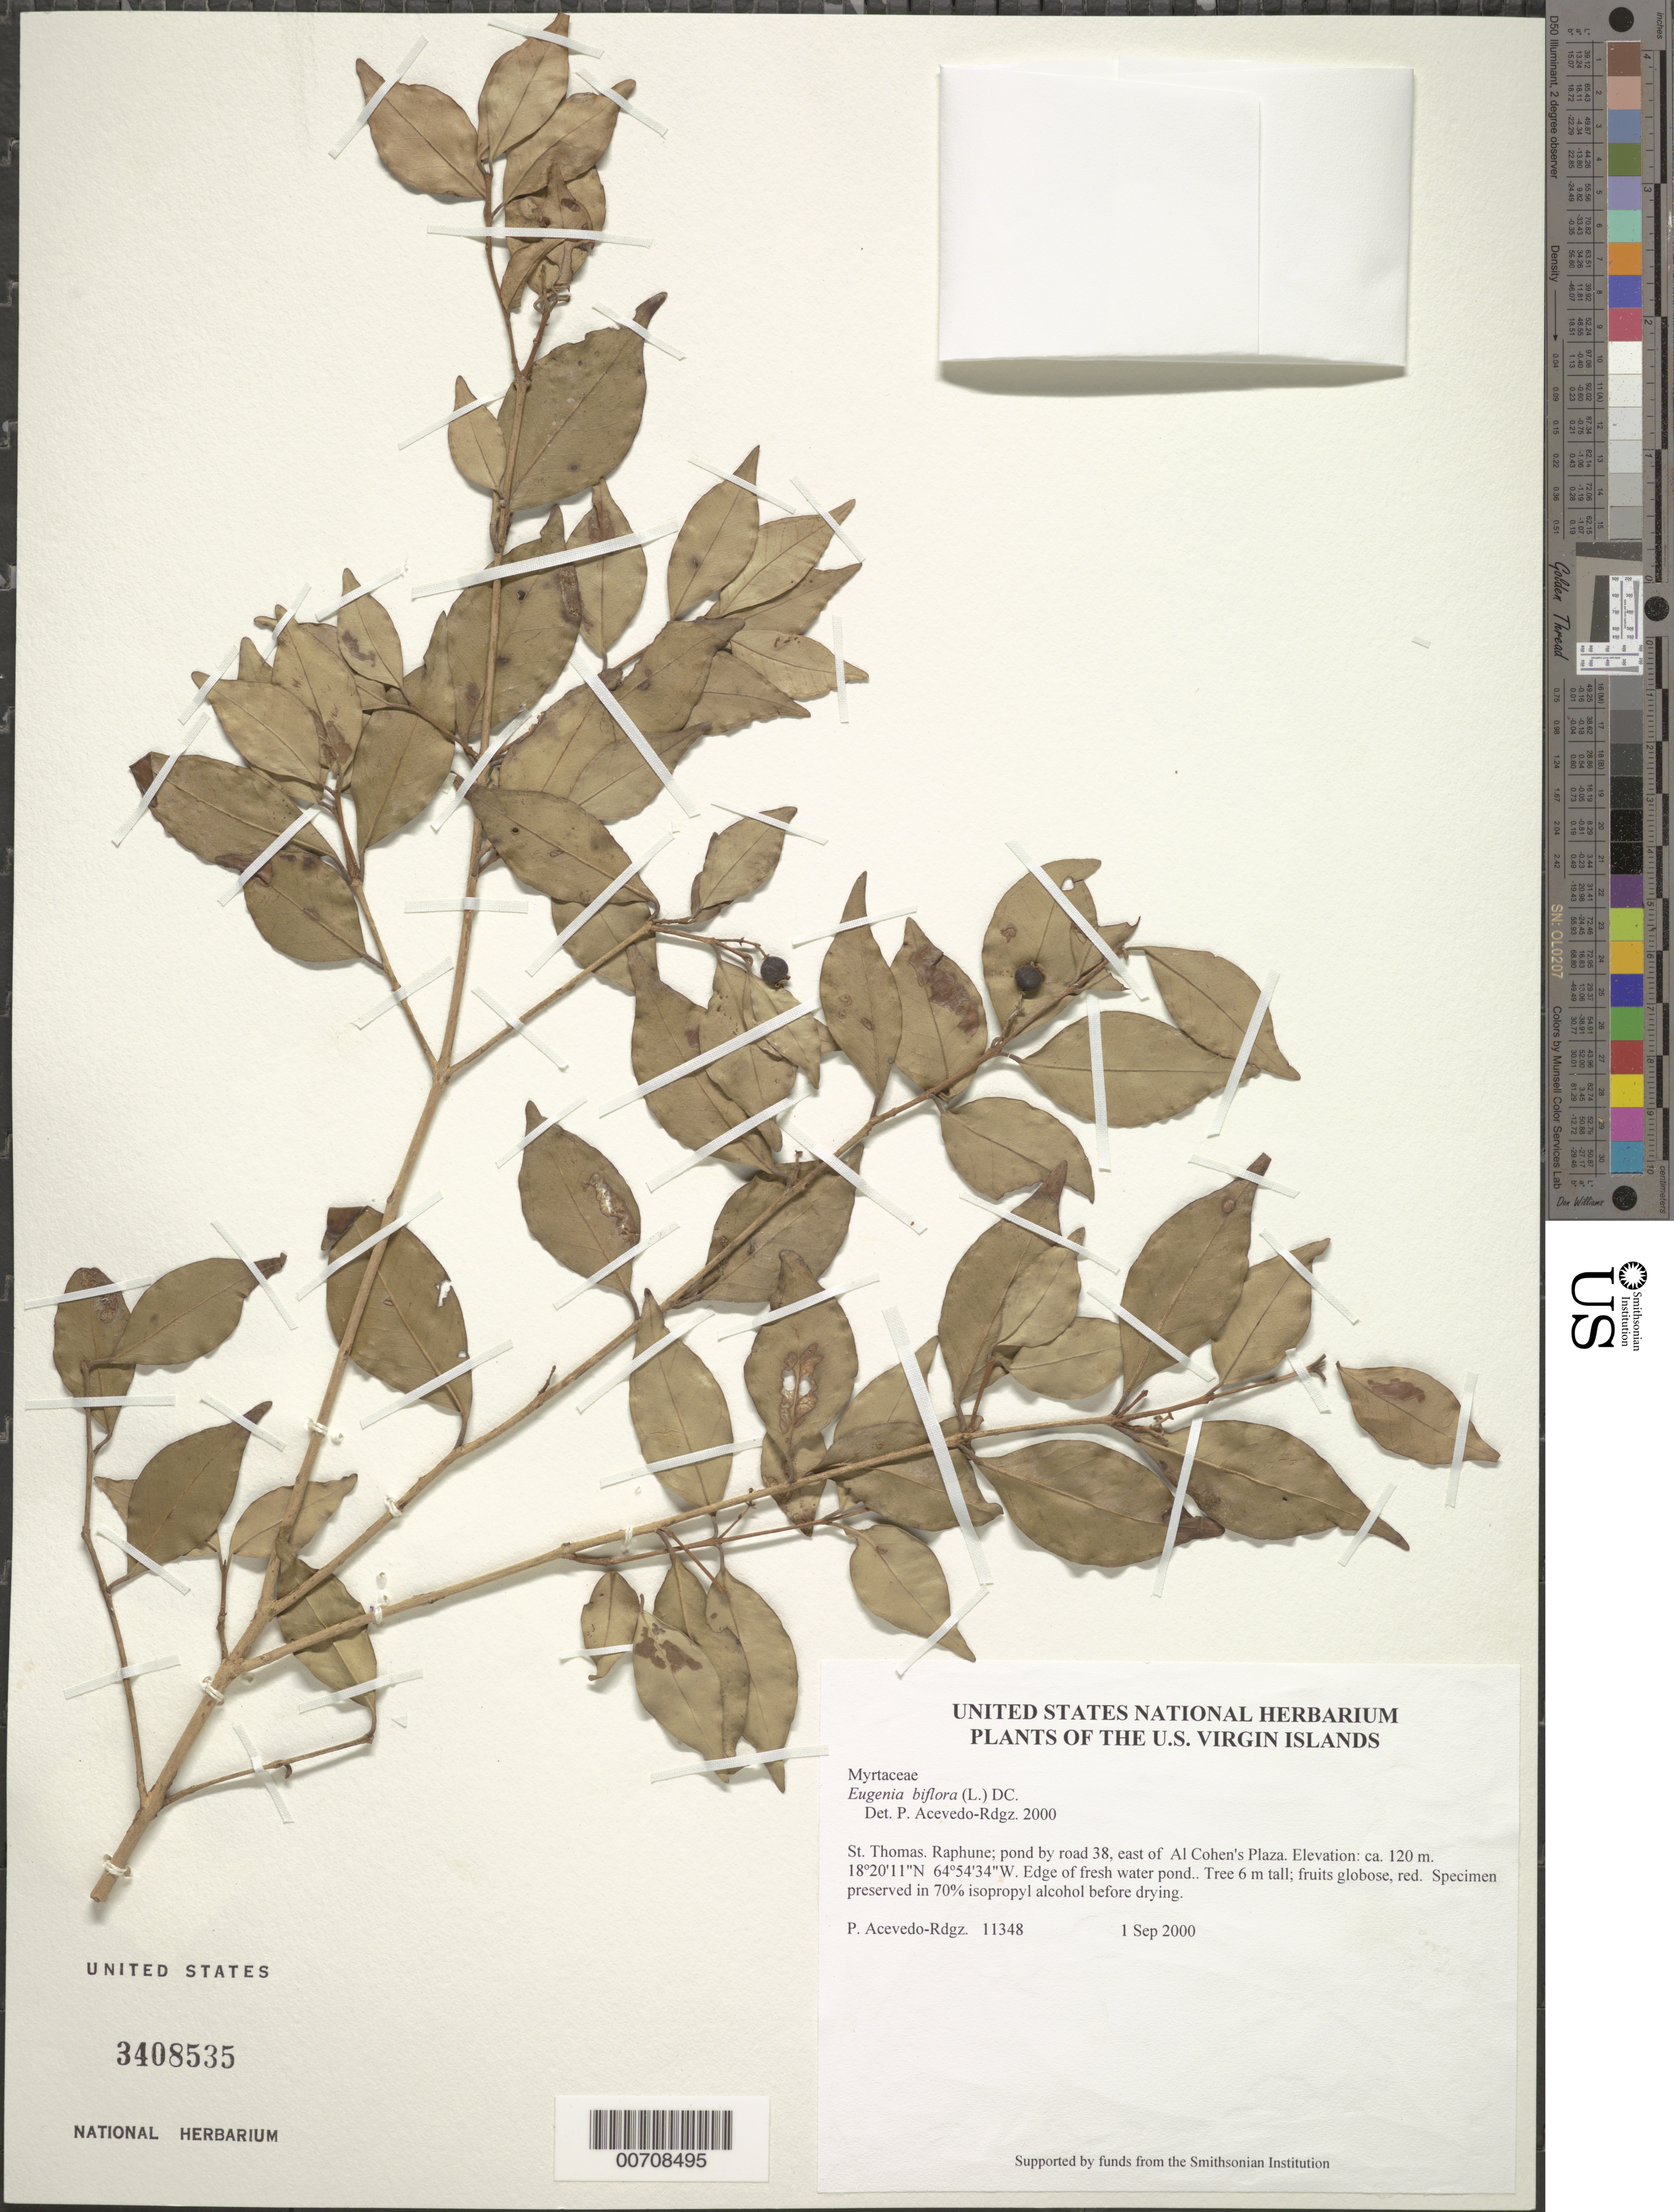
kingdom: Plantae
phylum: Tracheophyta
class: Magnoliopsida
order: Myrtales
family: Myrtaceae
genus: Eugenia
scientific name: Eugenia biflora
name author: (L.) DC.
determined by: Acevedo-Rodríguez, P., (BOT), Smithsonian Institution - National Museum of Natural History (UNITED STATES)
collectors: P. Acevedo-Rodr.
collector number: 11348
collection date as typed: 01 Sep 2000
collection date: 2000-09-01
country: U.S. Virgin Islands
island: St. Thomas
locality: Raphune; pond by road 38, east of Al Cohen's Plaza.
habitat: Edge of fresh water pond..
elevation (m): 120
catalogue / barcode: US 3408535